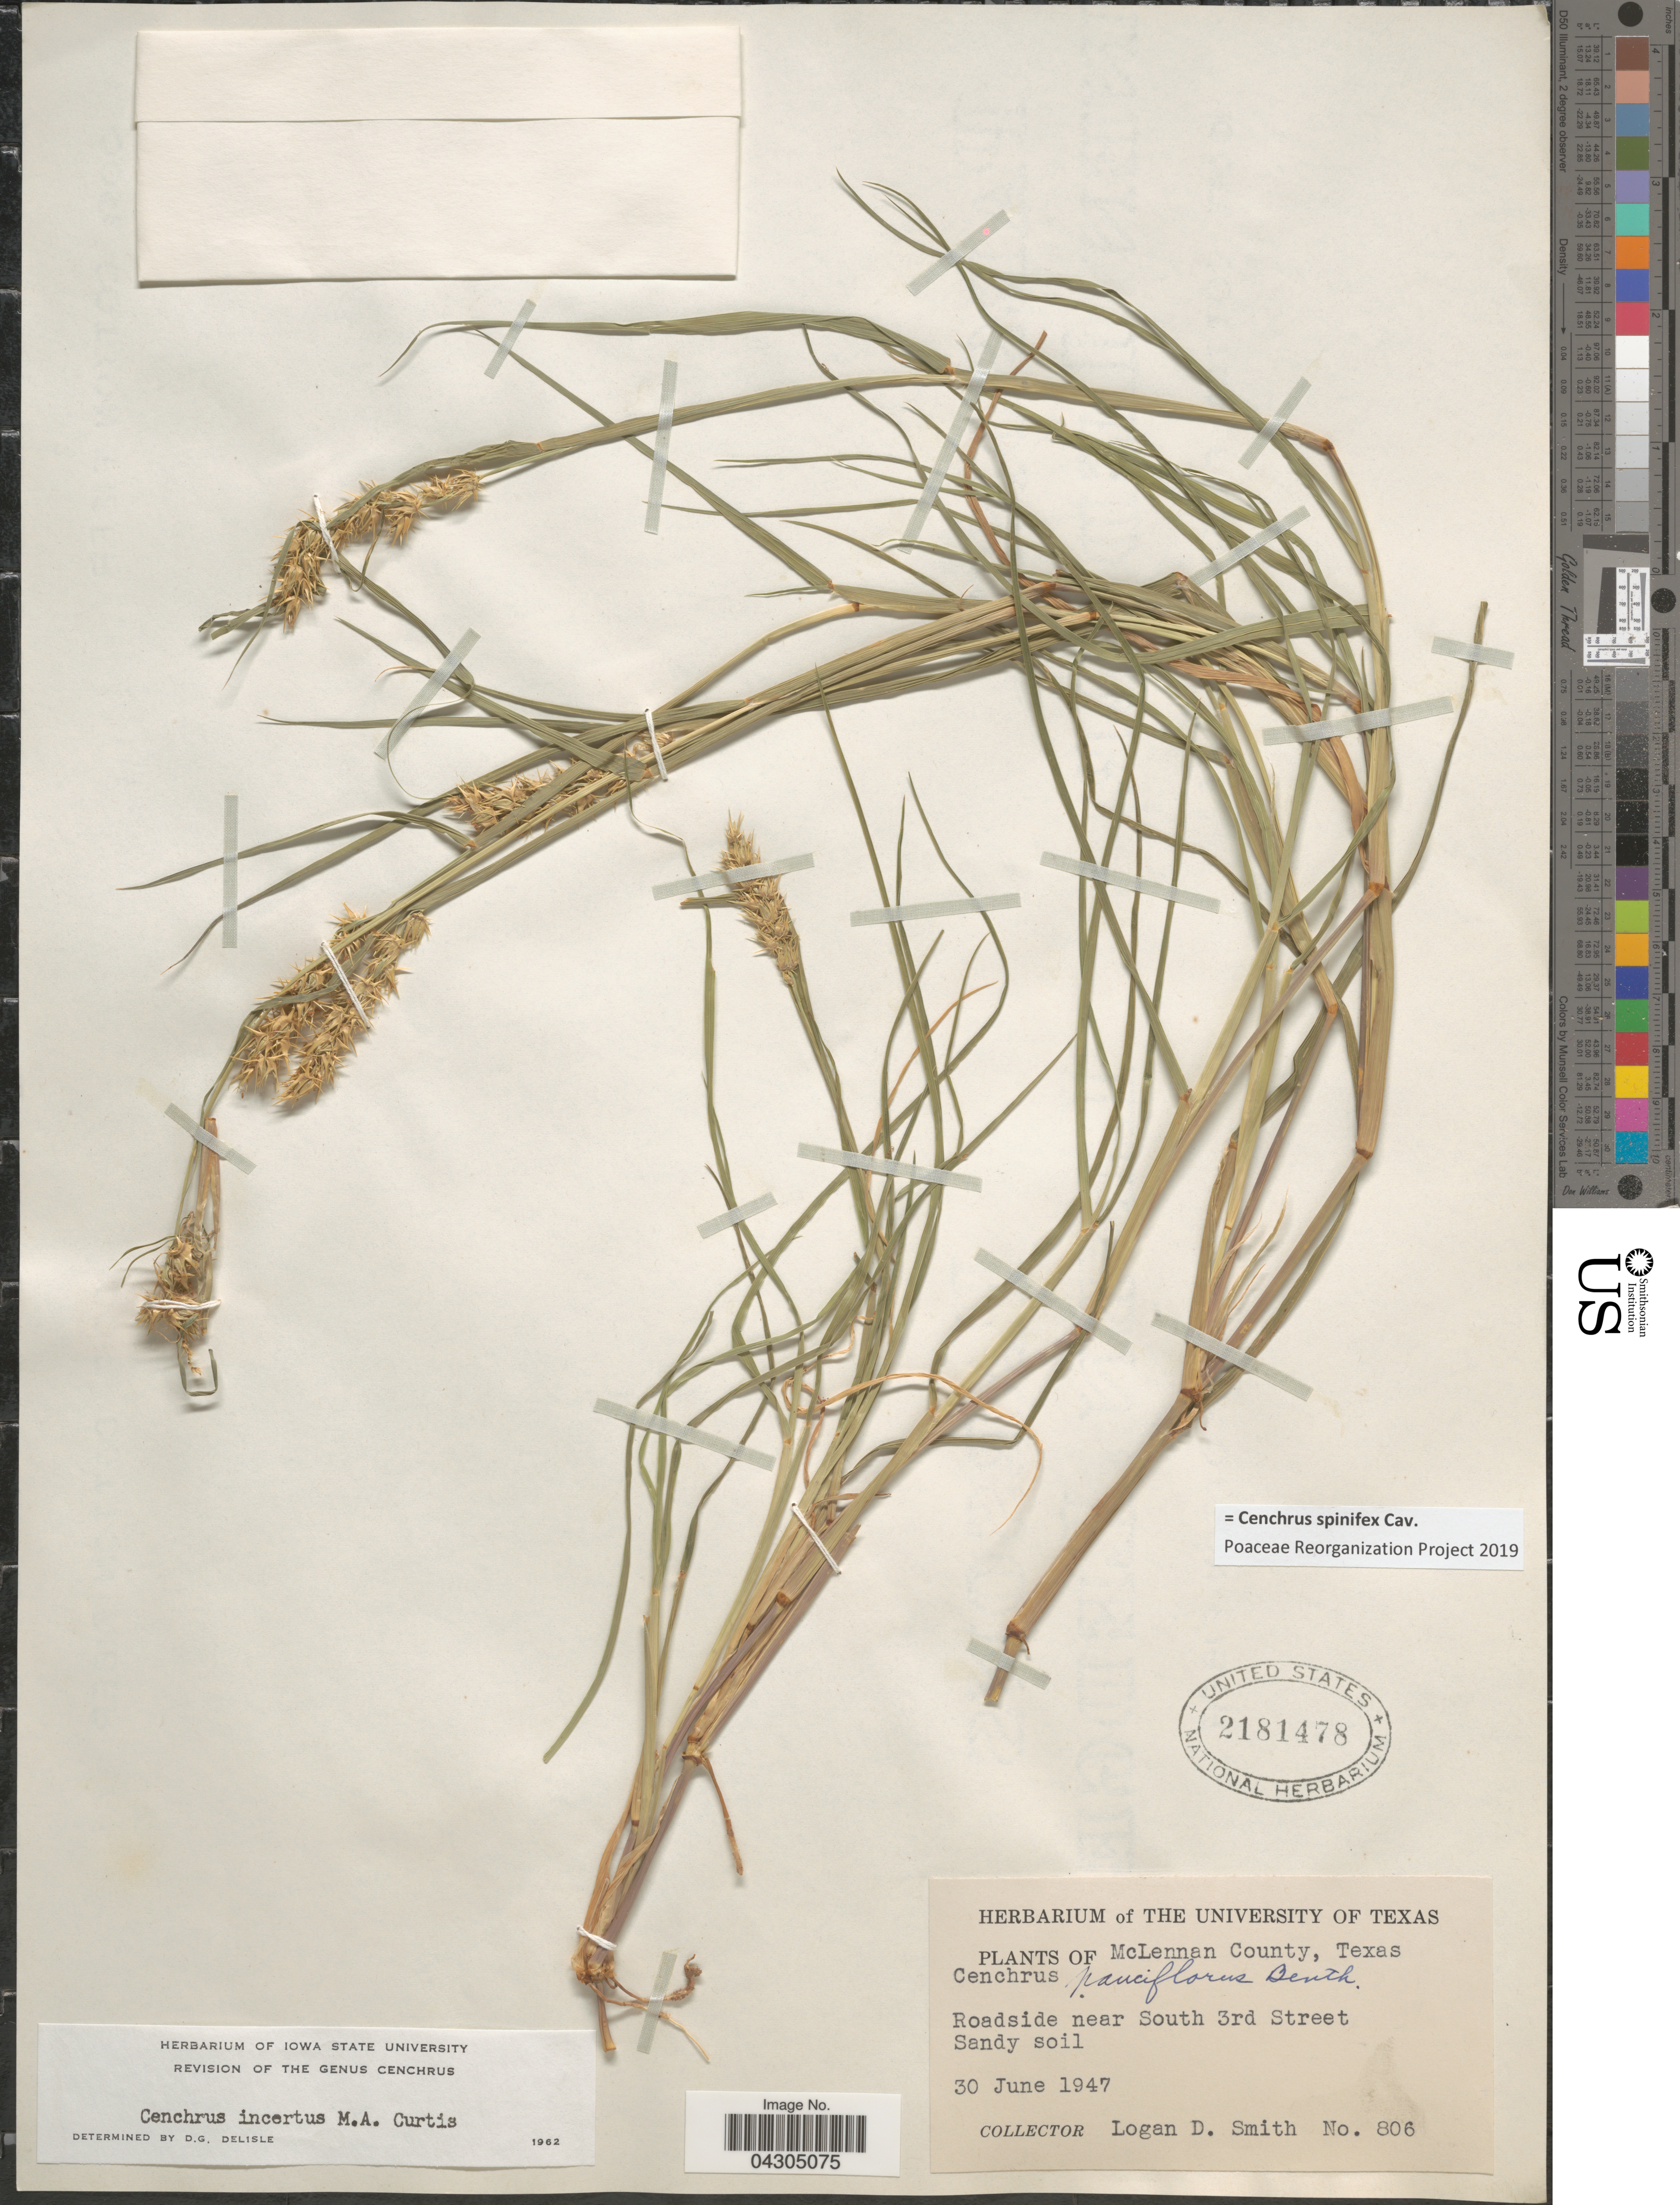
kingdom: Plantae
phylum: Tracheophyta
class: Liliopsida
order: Poales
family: Poaceae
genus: Cenchrus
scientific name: Cenchrus spinifex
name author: Cav.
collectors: L. Smith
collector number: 806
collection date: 1947-06-30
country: United States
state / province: Texas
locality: McLennan County. Roadside near South 3rd Street.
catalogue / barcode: US 2181478